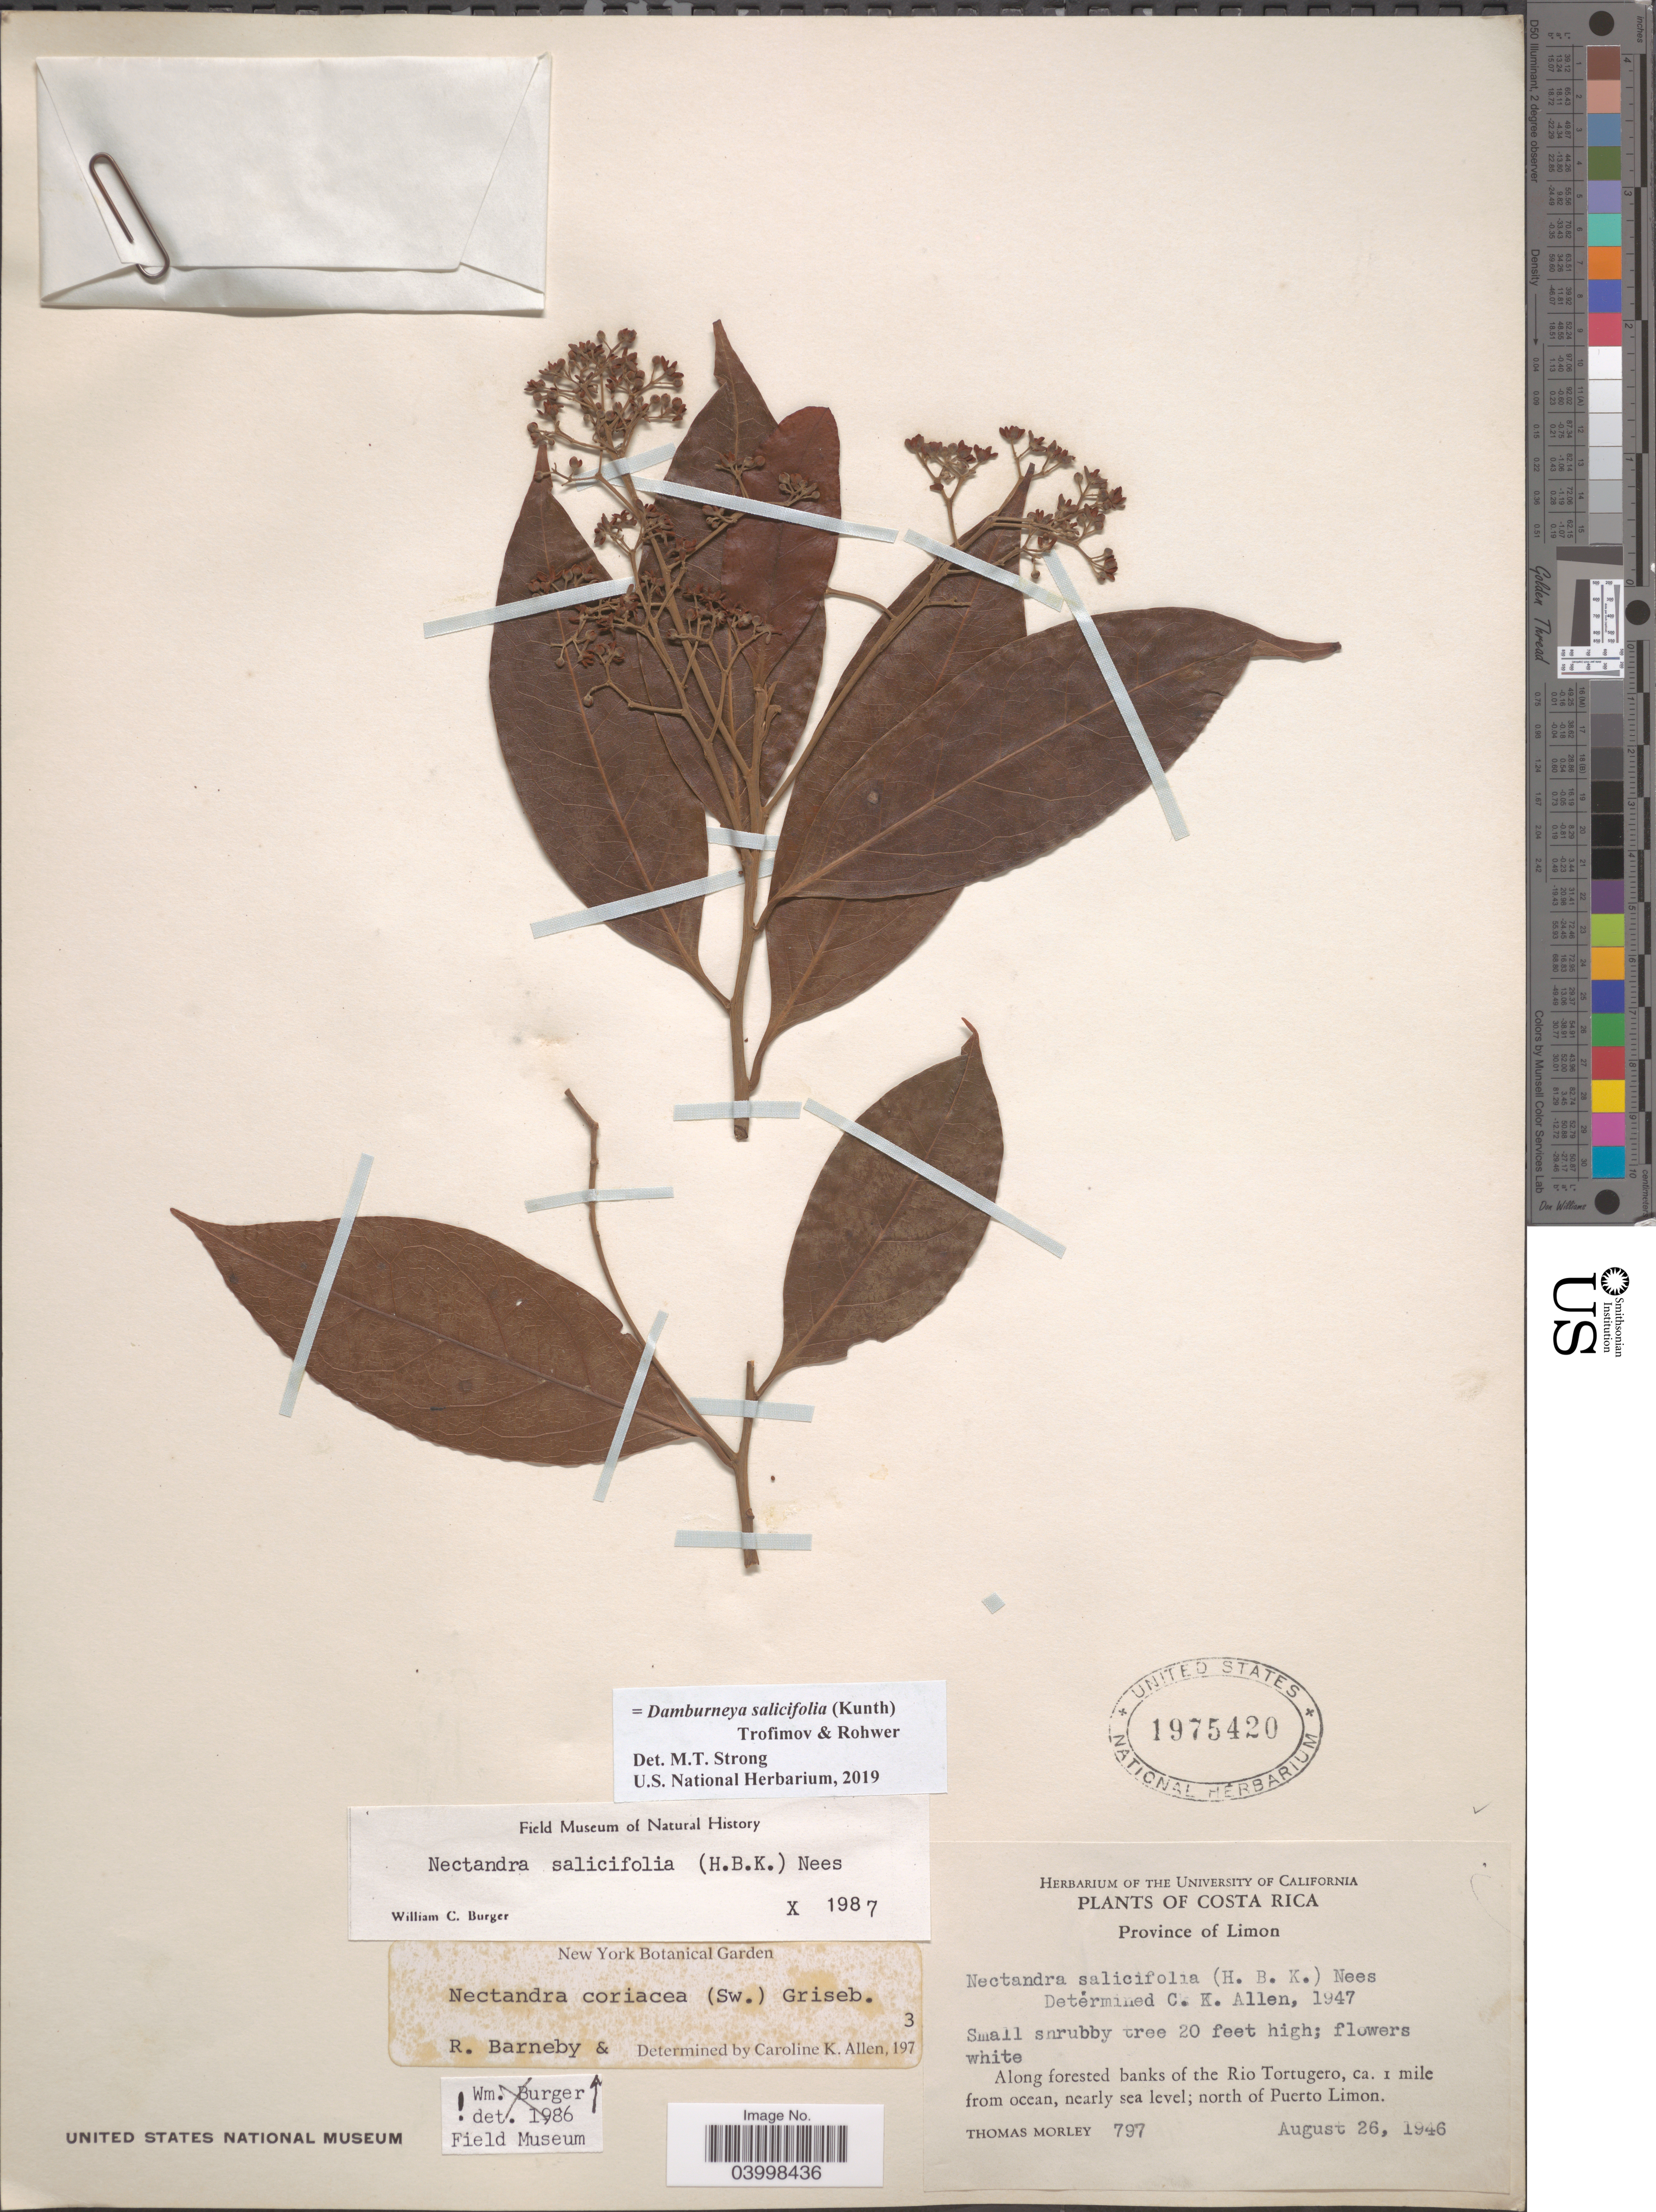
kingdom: Plantae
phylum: Tracheophyta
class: Magnoliopsida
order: Laurales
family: Lauraceae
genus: Damburneya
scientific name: Damburneya salicifolia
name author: (Kunth) Trofimov & Rohwer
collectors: T. Morley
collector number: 797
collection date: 1946-08-26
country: Costa Rica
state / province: Limón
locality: Along forested banks of the Rio Tortugero, ca. 1 miles from ocean; north of Puerto Limon.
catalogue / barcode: US 1975420